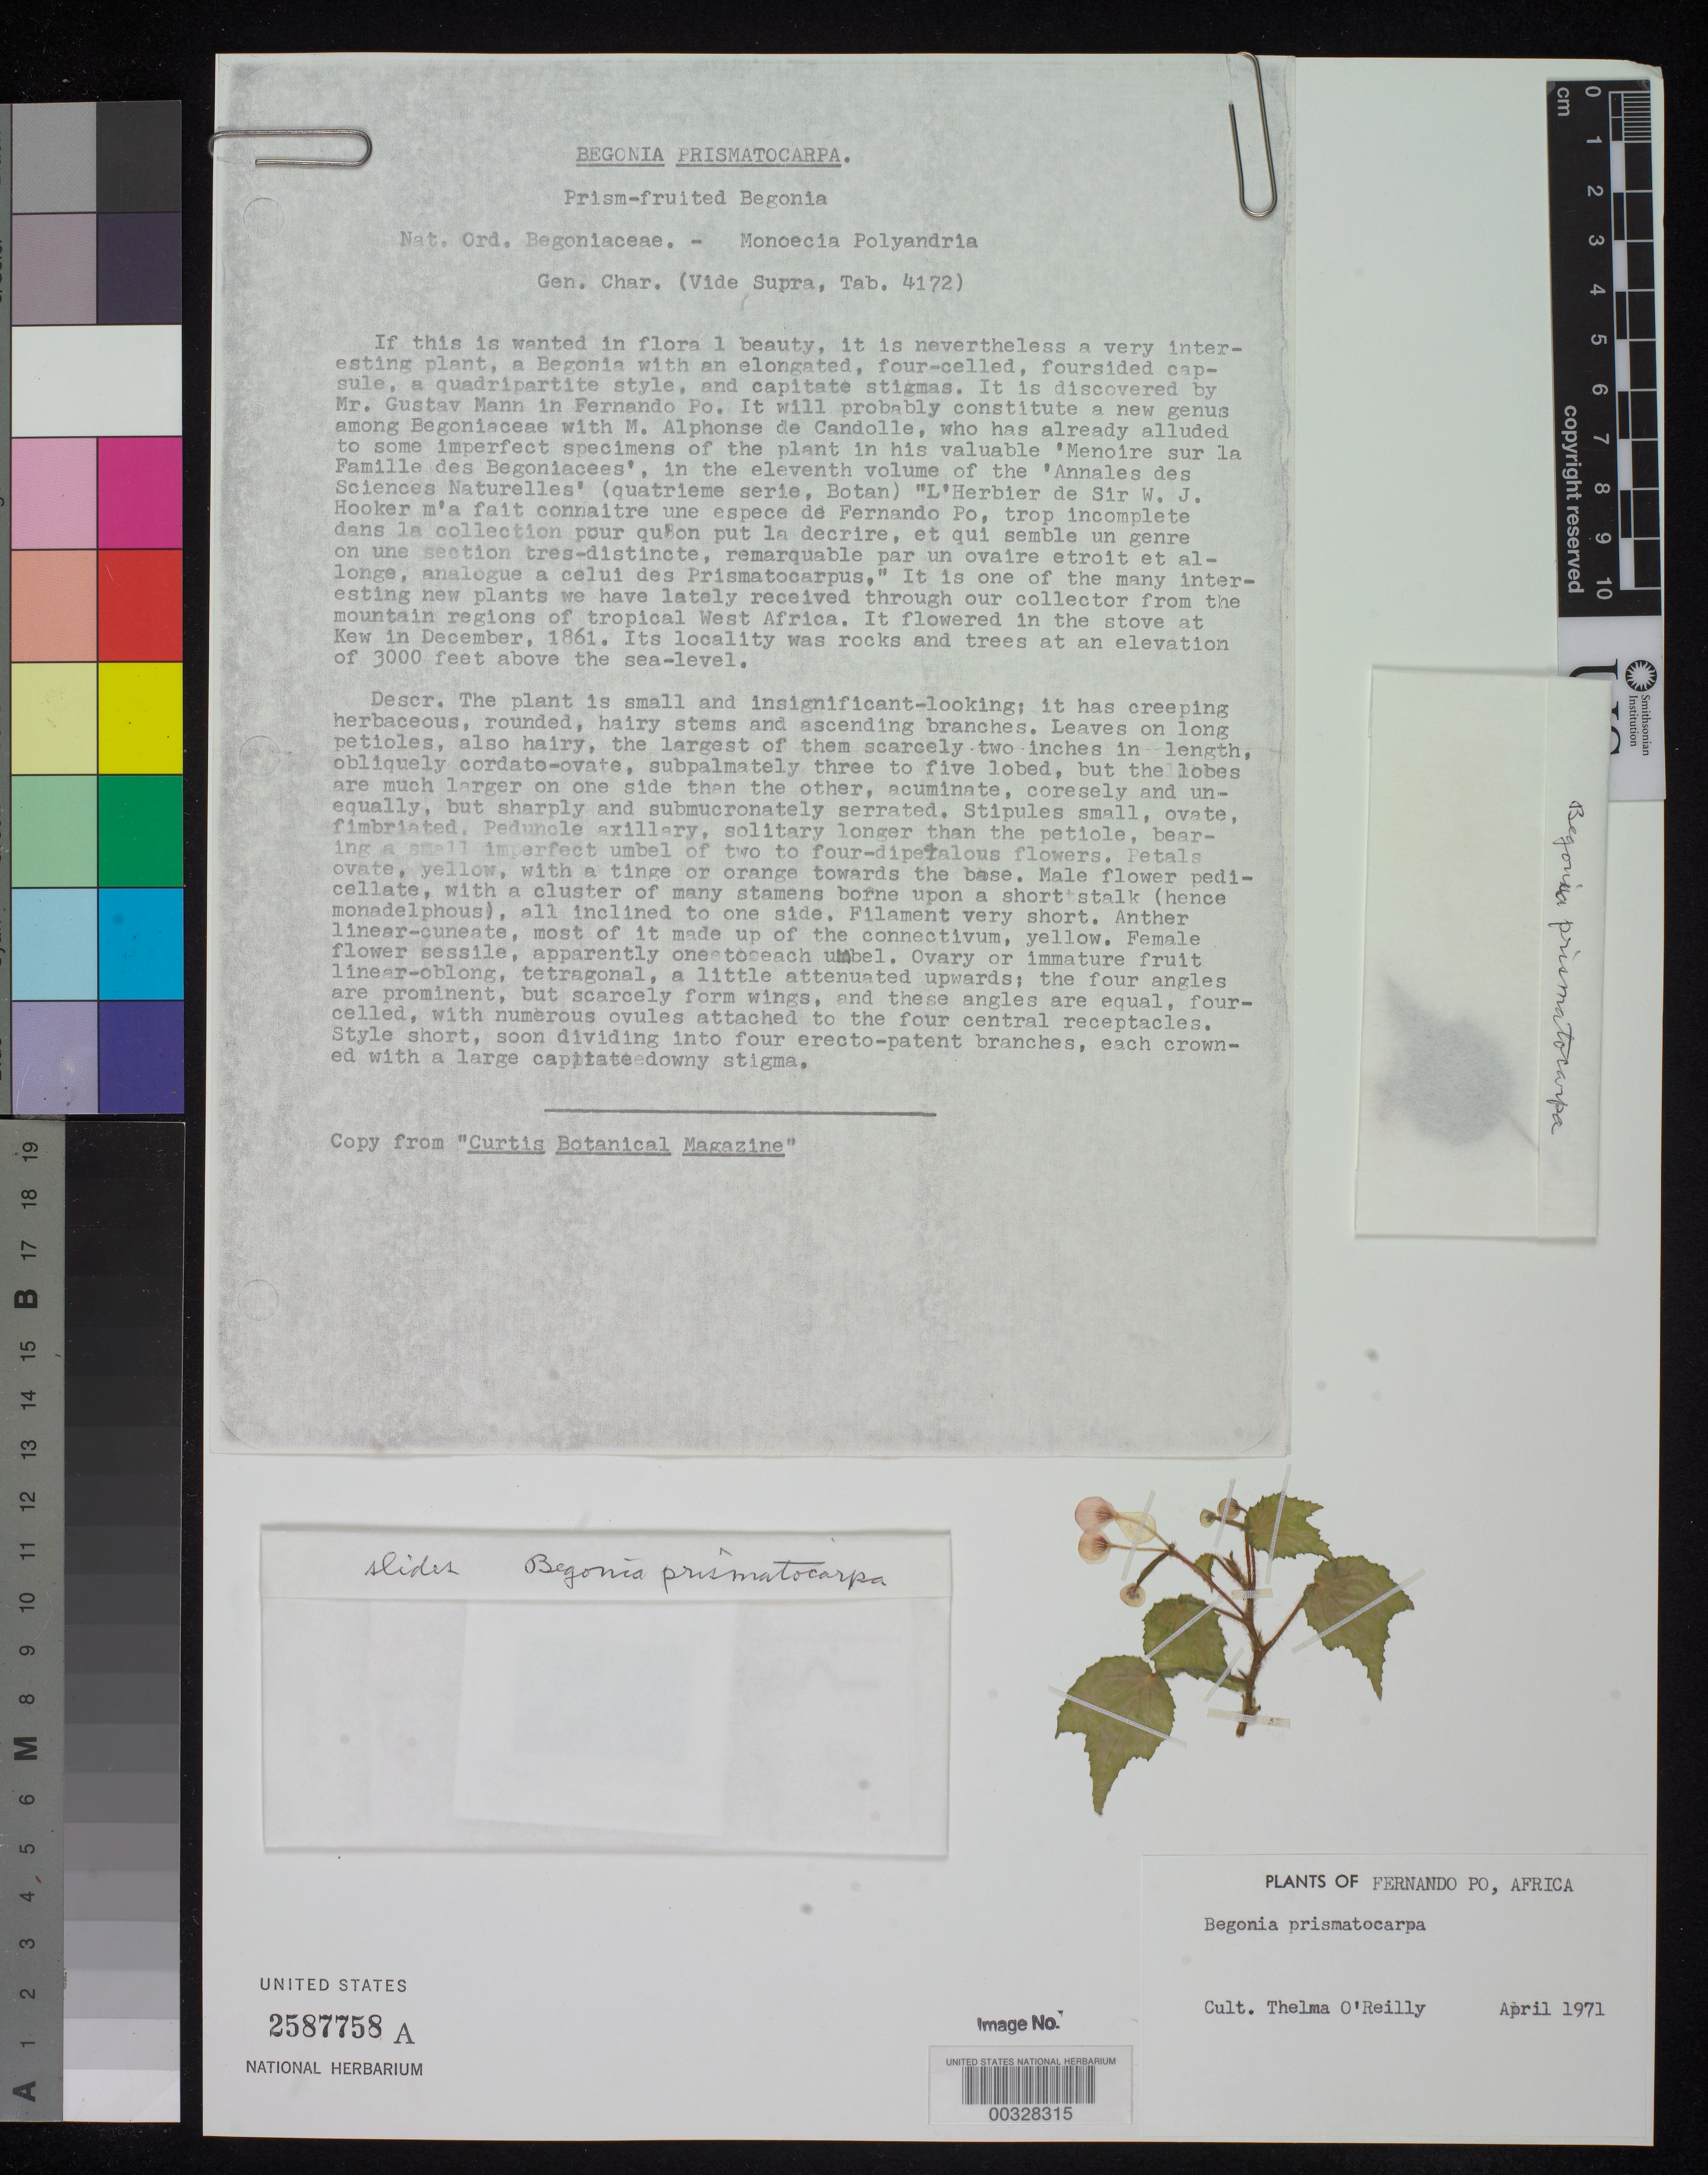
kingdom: Plantae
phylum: Tracheophyta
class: Magnoliopsida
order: Cucurbitales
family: Begoniaceae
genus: Begonia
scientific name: Begonia prismatocarpa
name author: Hook.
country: Equatorial Guinea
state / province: Annobón / Bioko Norte / Bioko Sur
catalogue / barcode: US 2587758A